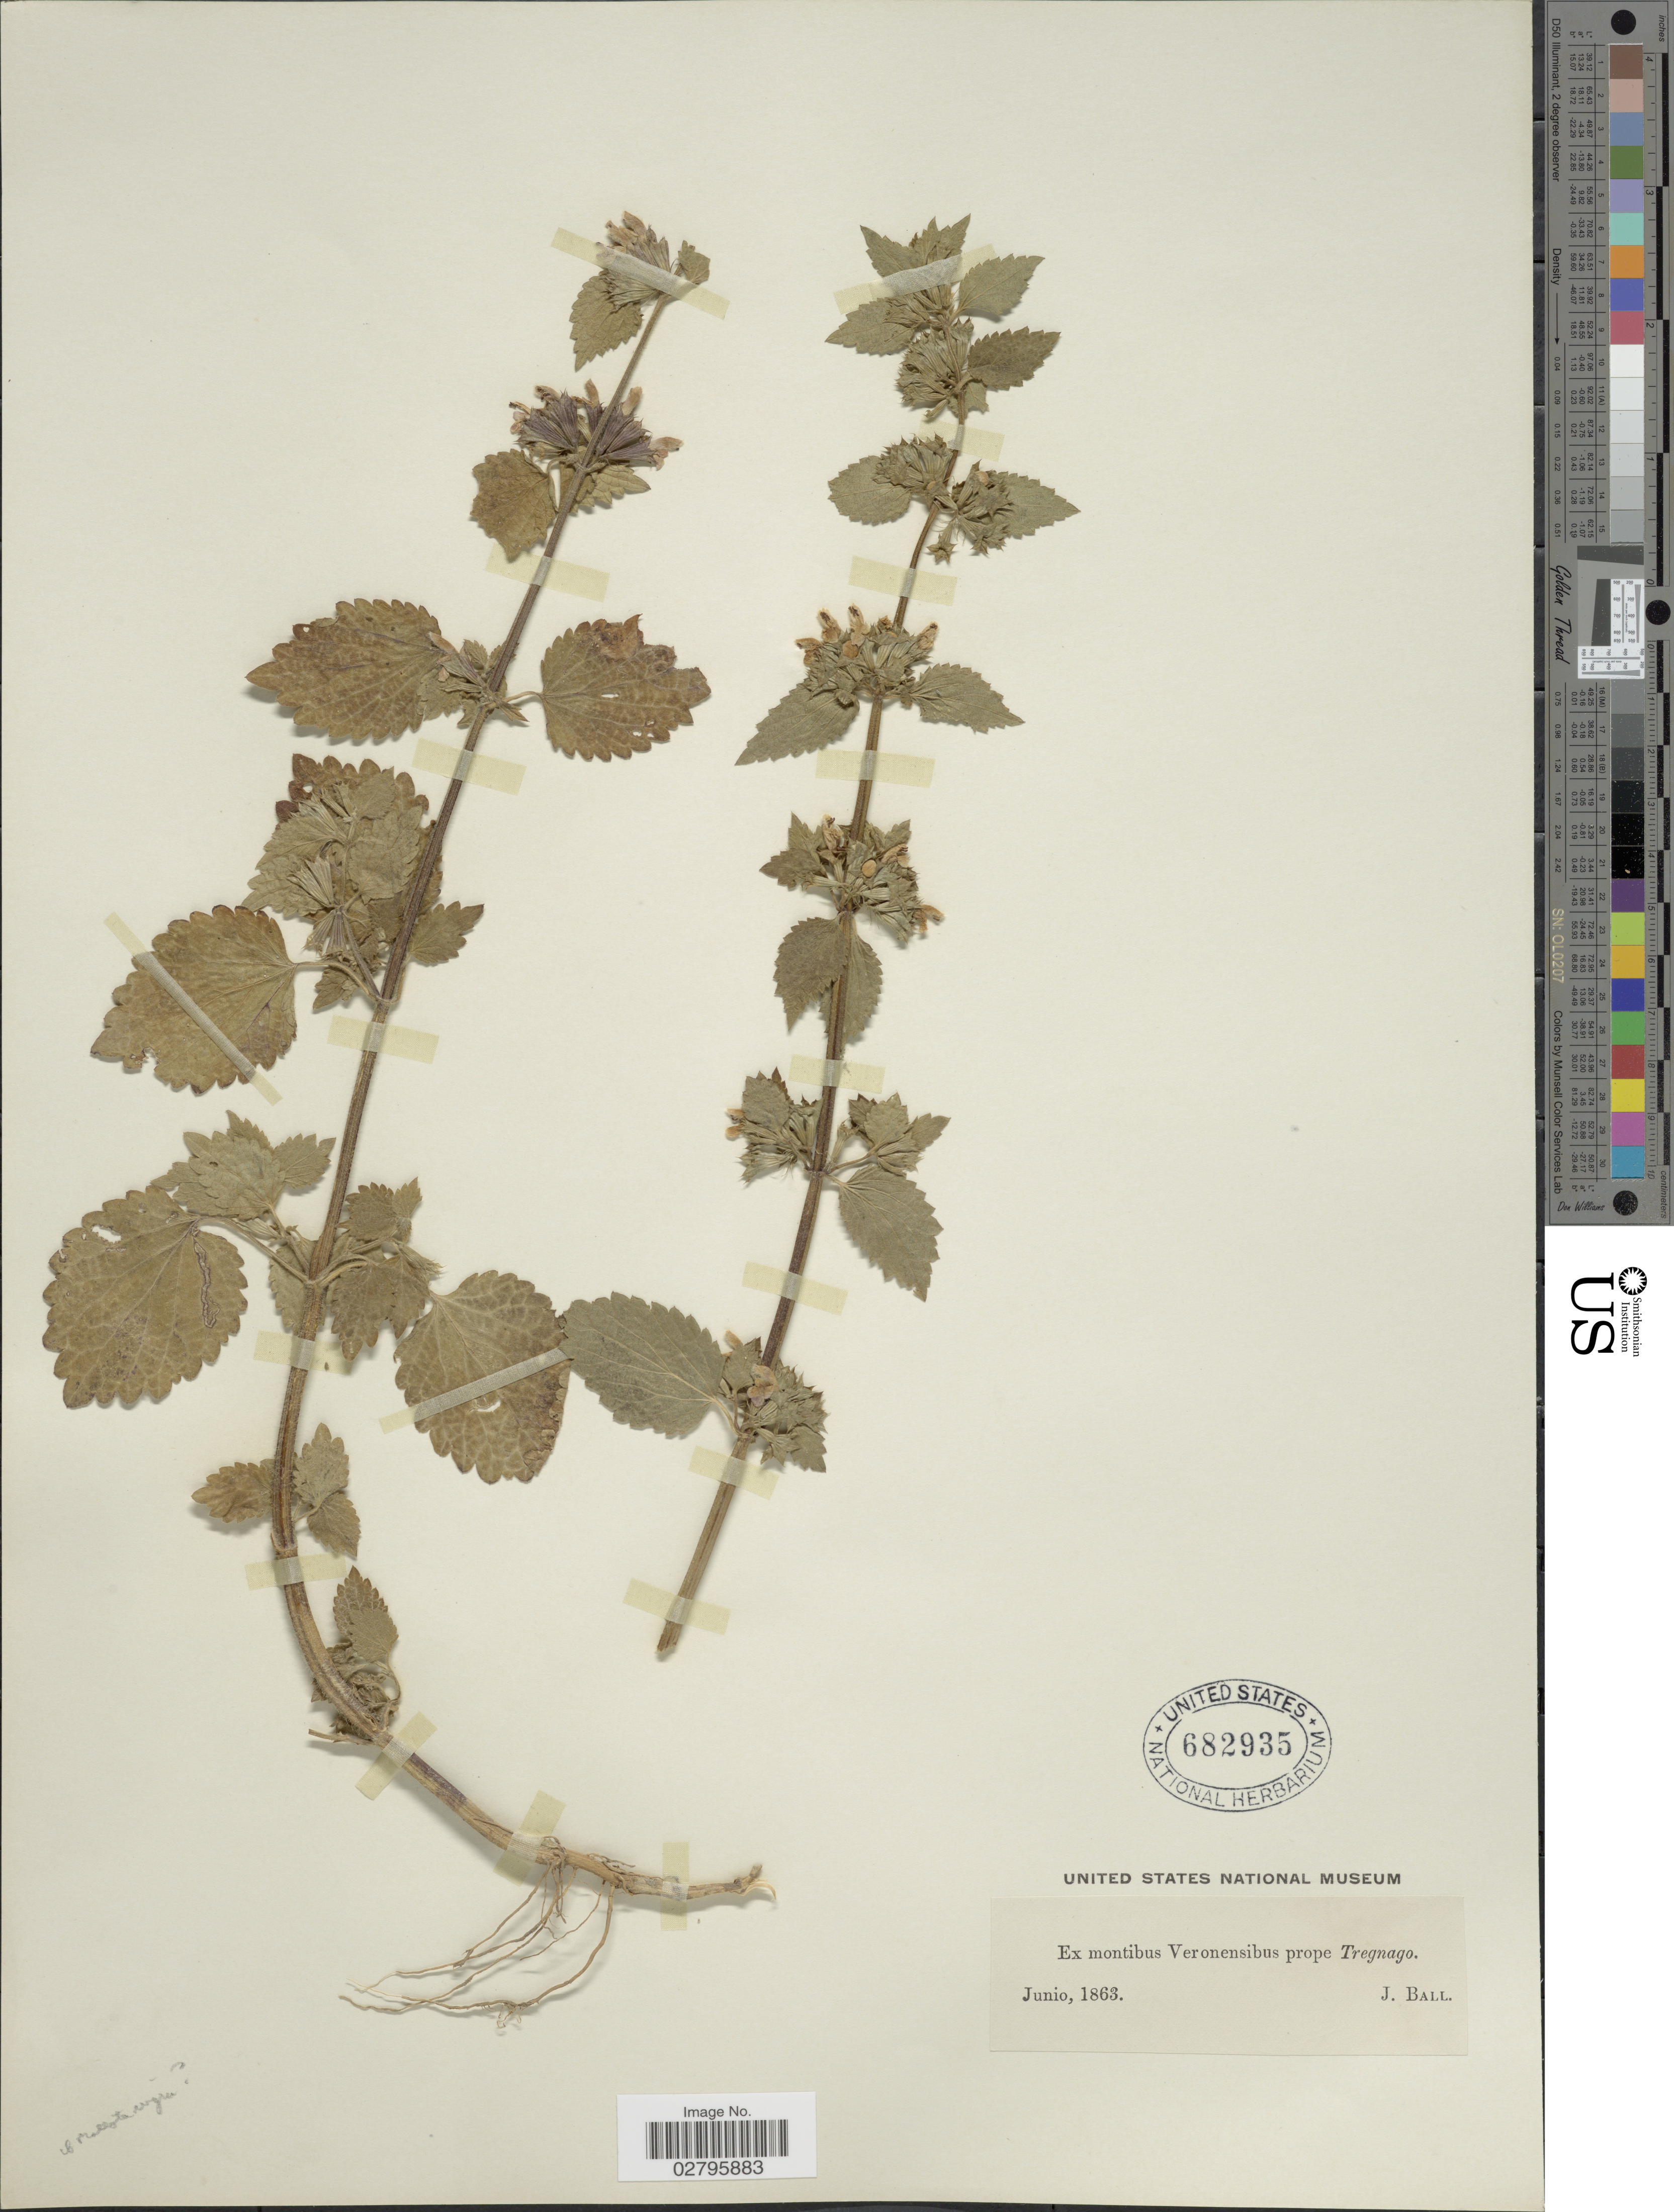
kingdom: Plantae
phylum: Tracheophyta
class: Magnoliopsida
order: Lamiales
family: Lamiaceae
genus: Ballota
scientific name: Ballota sp.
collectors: J. Ball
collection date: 1863-06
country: Italy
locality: Montibus Veronensibus prope Tregnago.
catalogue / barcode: US 682935